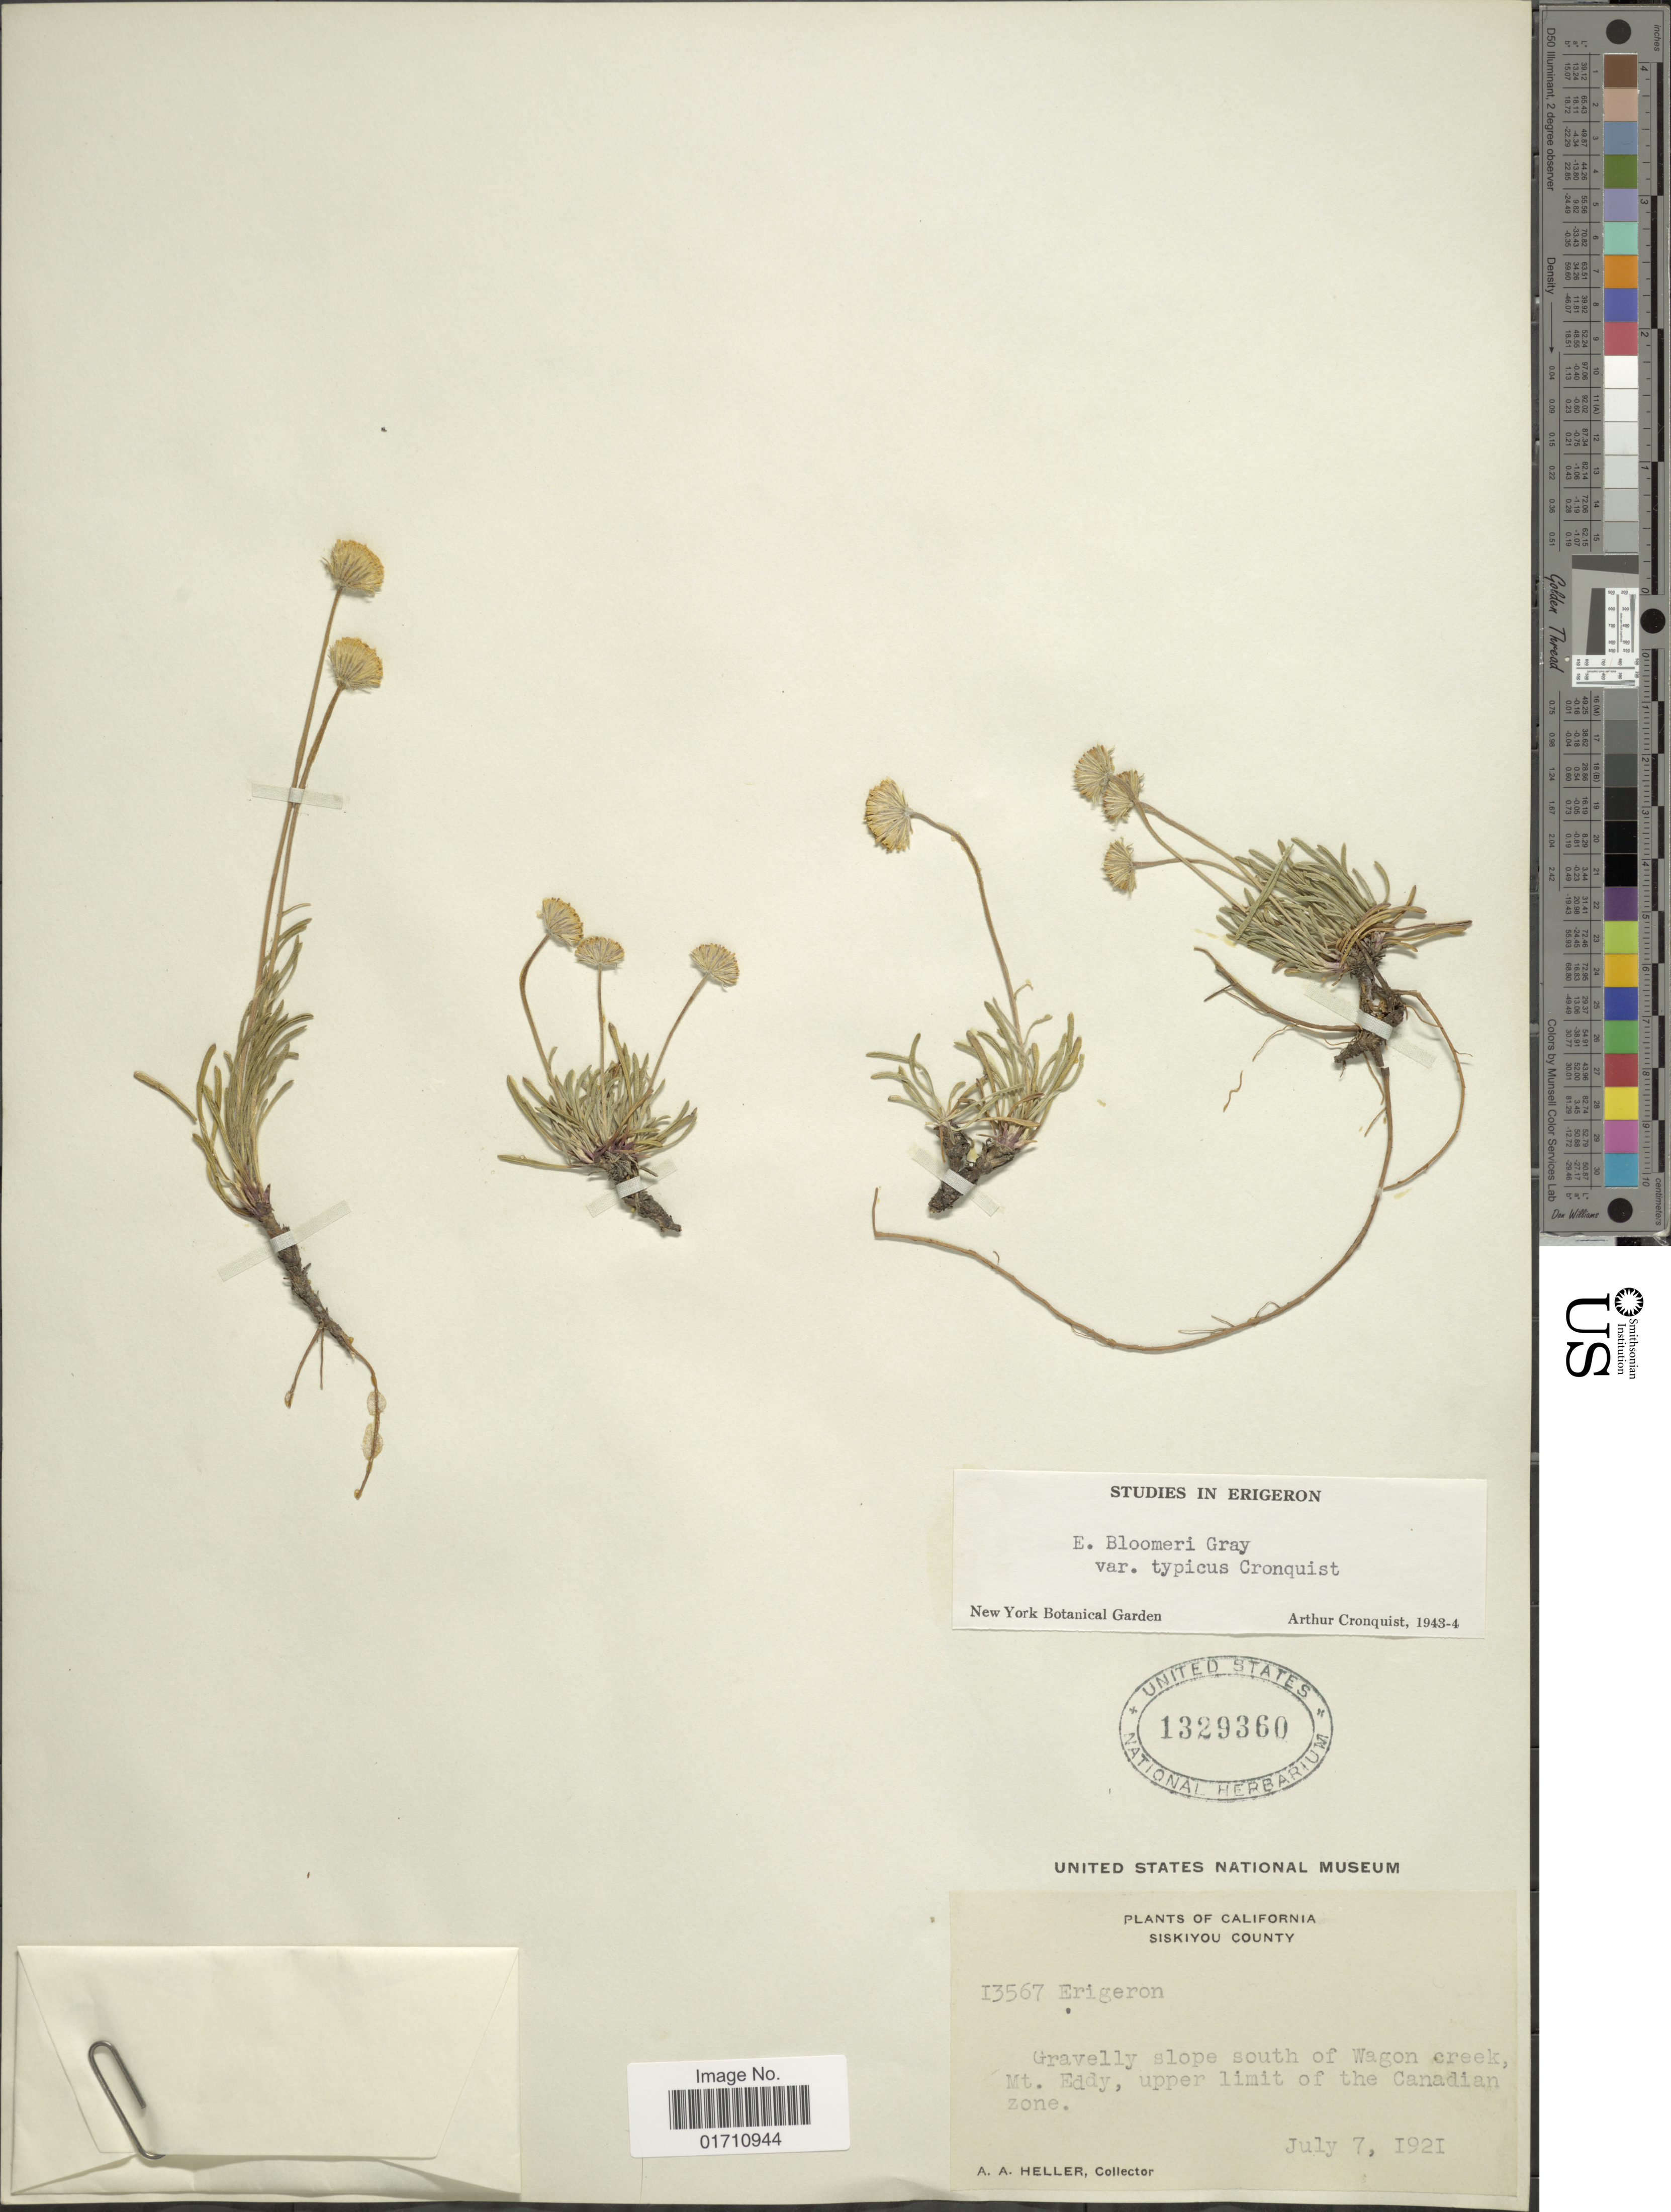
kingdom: Plantae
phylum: Tracheophyta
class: Magnoliopsida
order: Asterales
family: Asteraceae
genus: Erigeron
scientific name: Erigeron bloomeri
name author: A. Gray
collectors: A. A. Heller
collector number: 13567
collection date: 1921-07-07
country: United States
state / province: California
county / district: Siskiyou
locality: Siskiyou County, Gravelly slope south of Wagon creek, Mt. Eddy, upper limit of the Canadian zone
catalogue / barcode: US 1329360